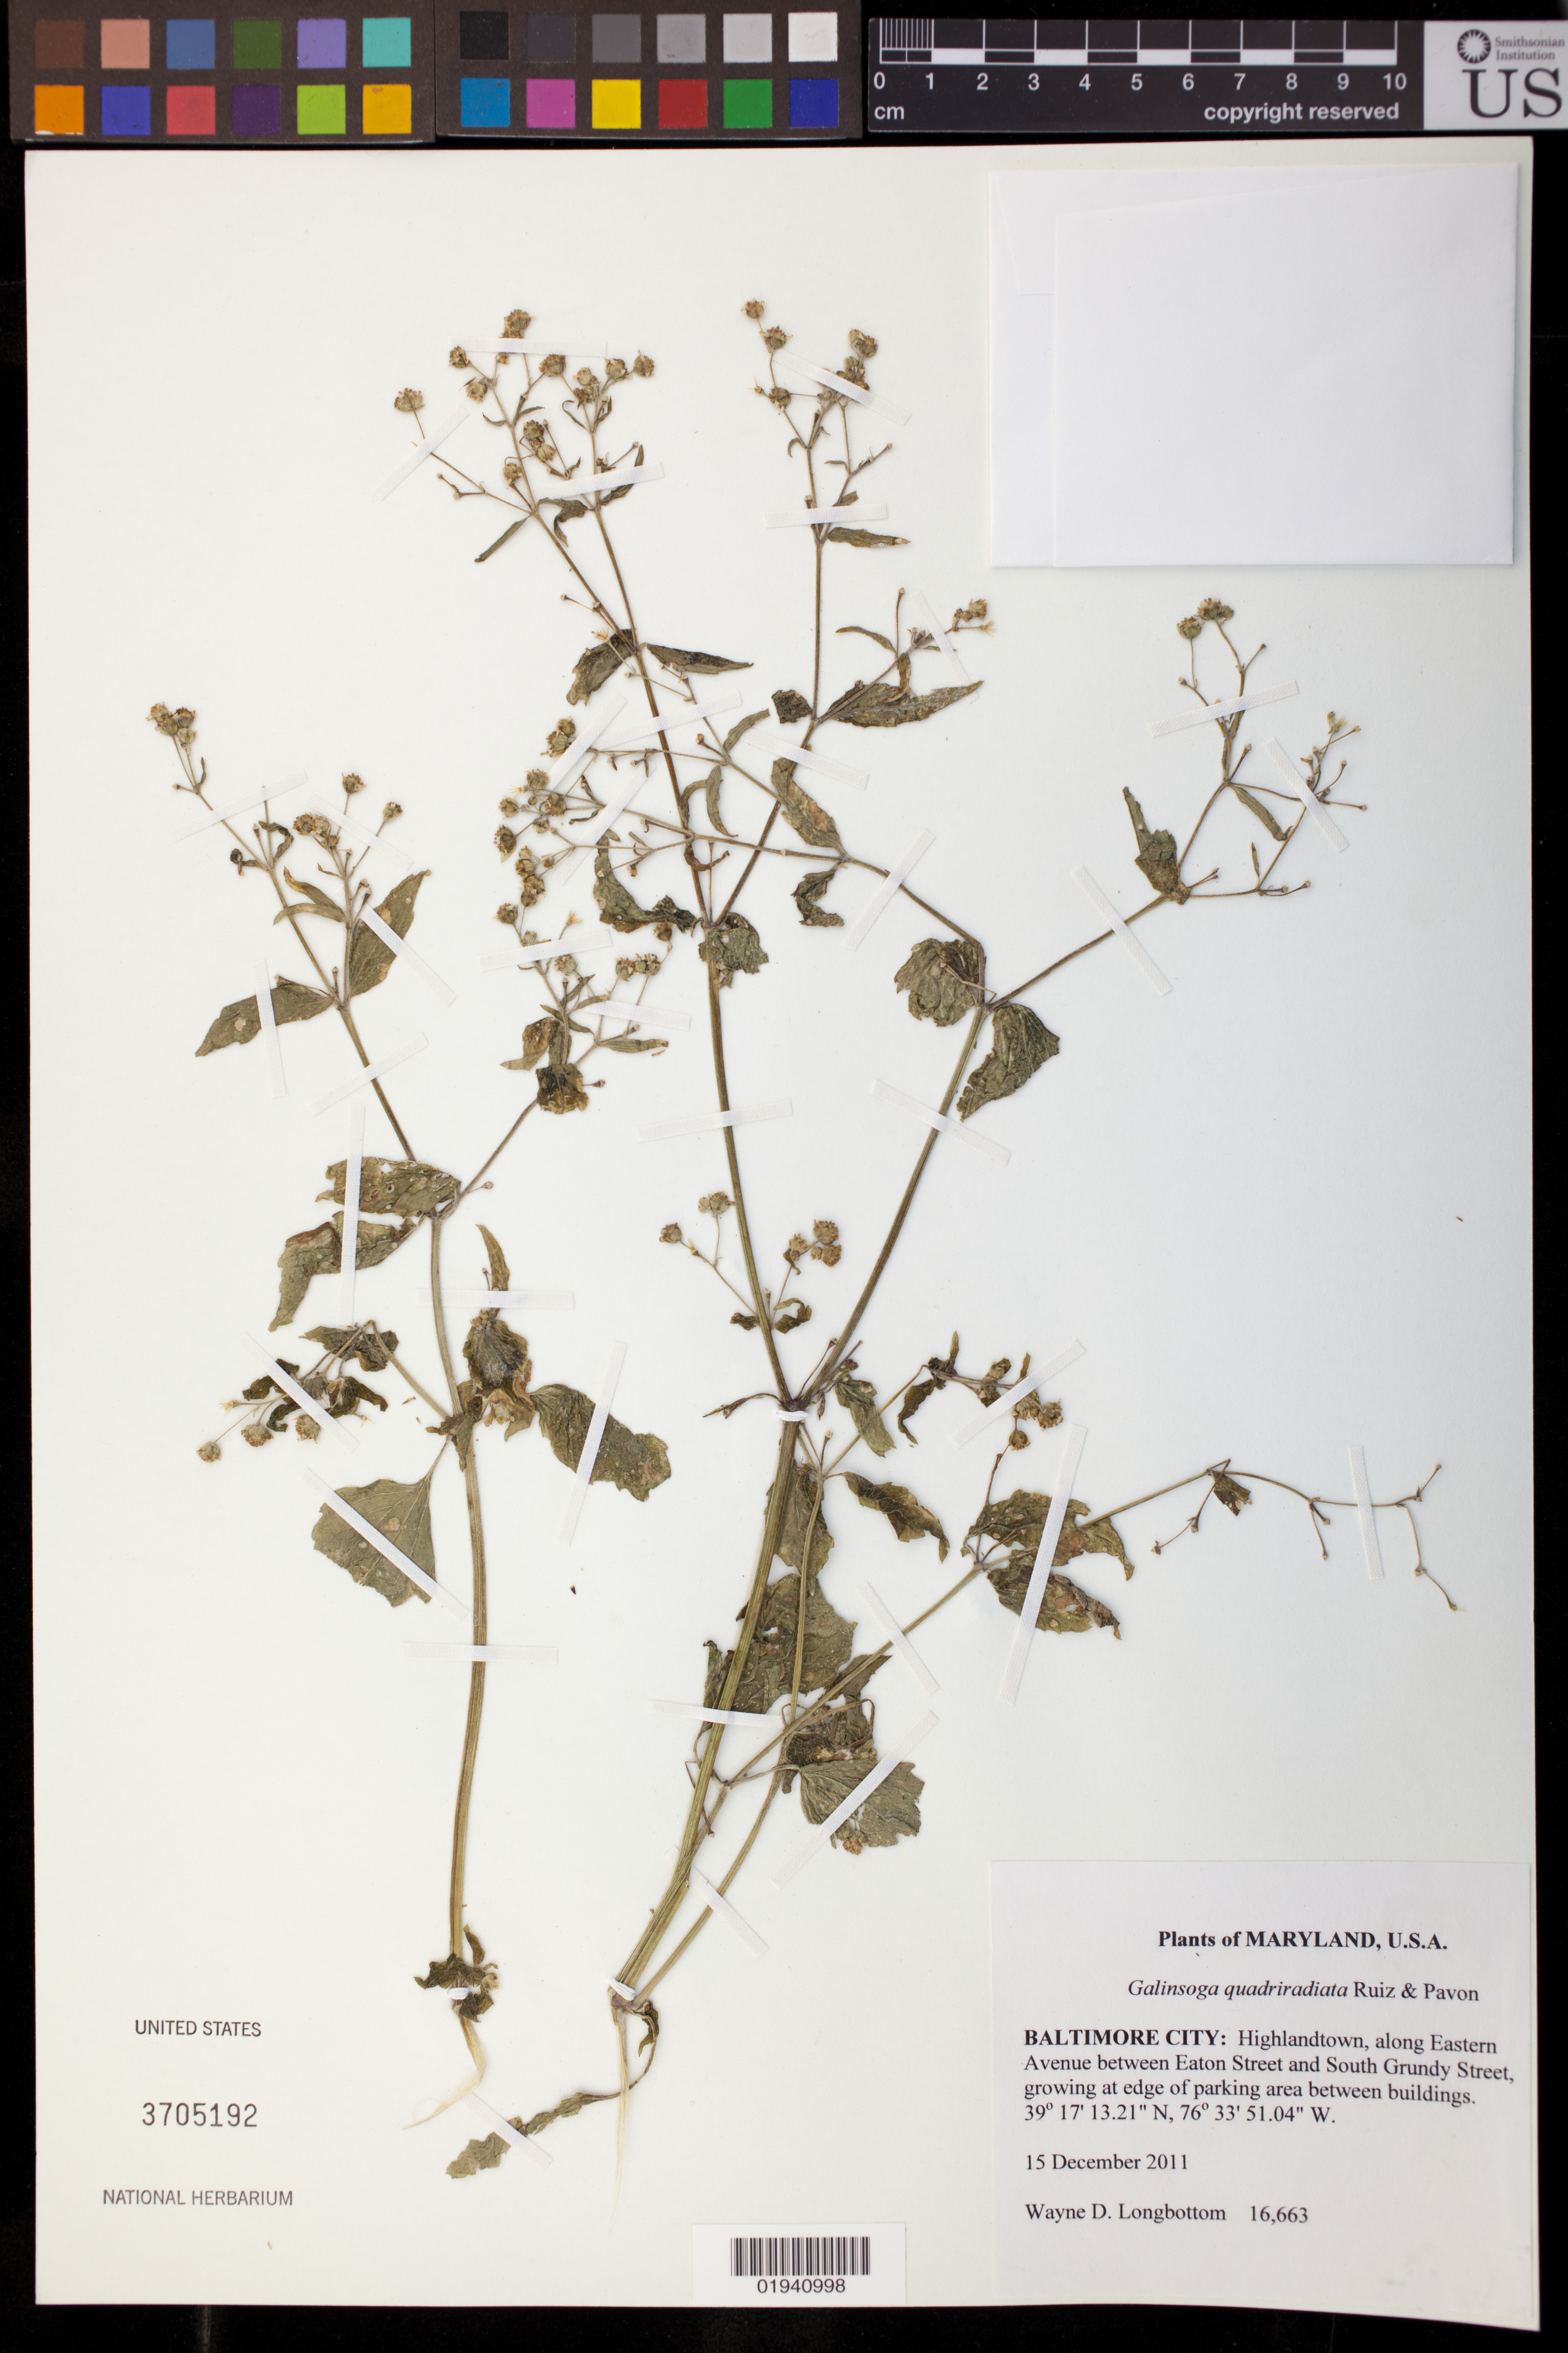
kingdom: Plantae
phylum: Tracheophyta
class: Magnoliopsida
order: Asterales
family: Asteraceae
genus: Galinsoga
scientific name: Galinsoga quadriradiata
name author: Ruiz & Pav.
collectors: W. D. Longbottom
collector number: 16663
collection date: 2011-12-15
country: United States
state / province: Maryland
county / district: City of Baltimore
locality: Highlandtown, along Eastern Avenue between Eaton Street and South Grundy Street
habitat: growing at edge of parking area between buildings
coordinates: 38 42 10.90 N, 76 41 34.00 W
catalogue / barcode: US 3705192